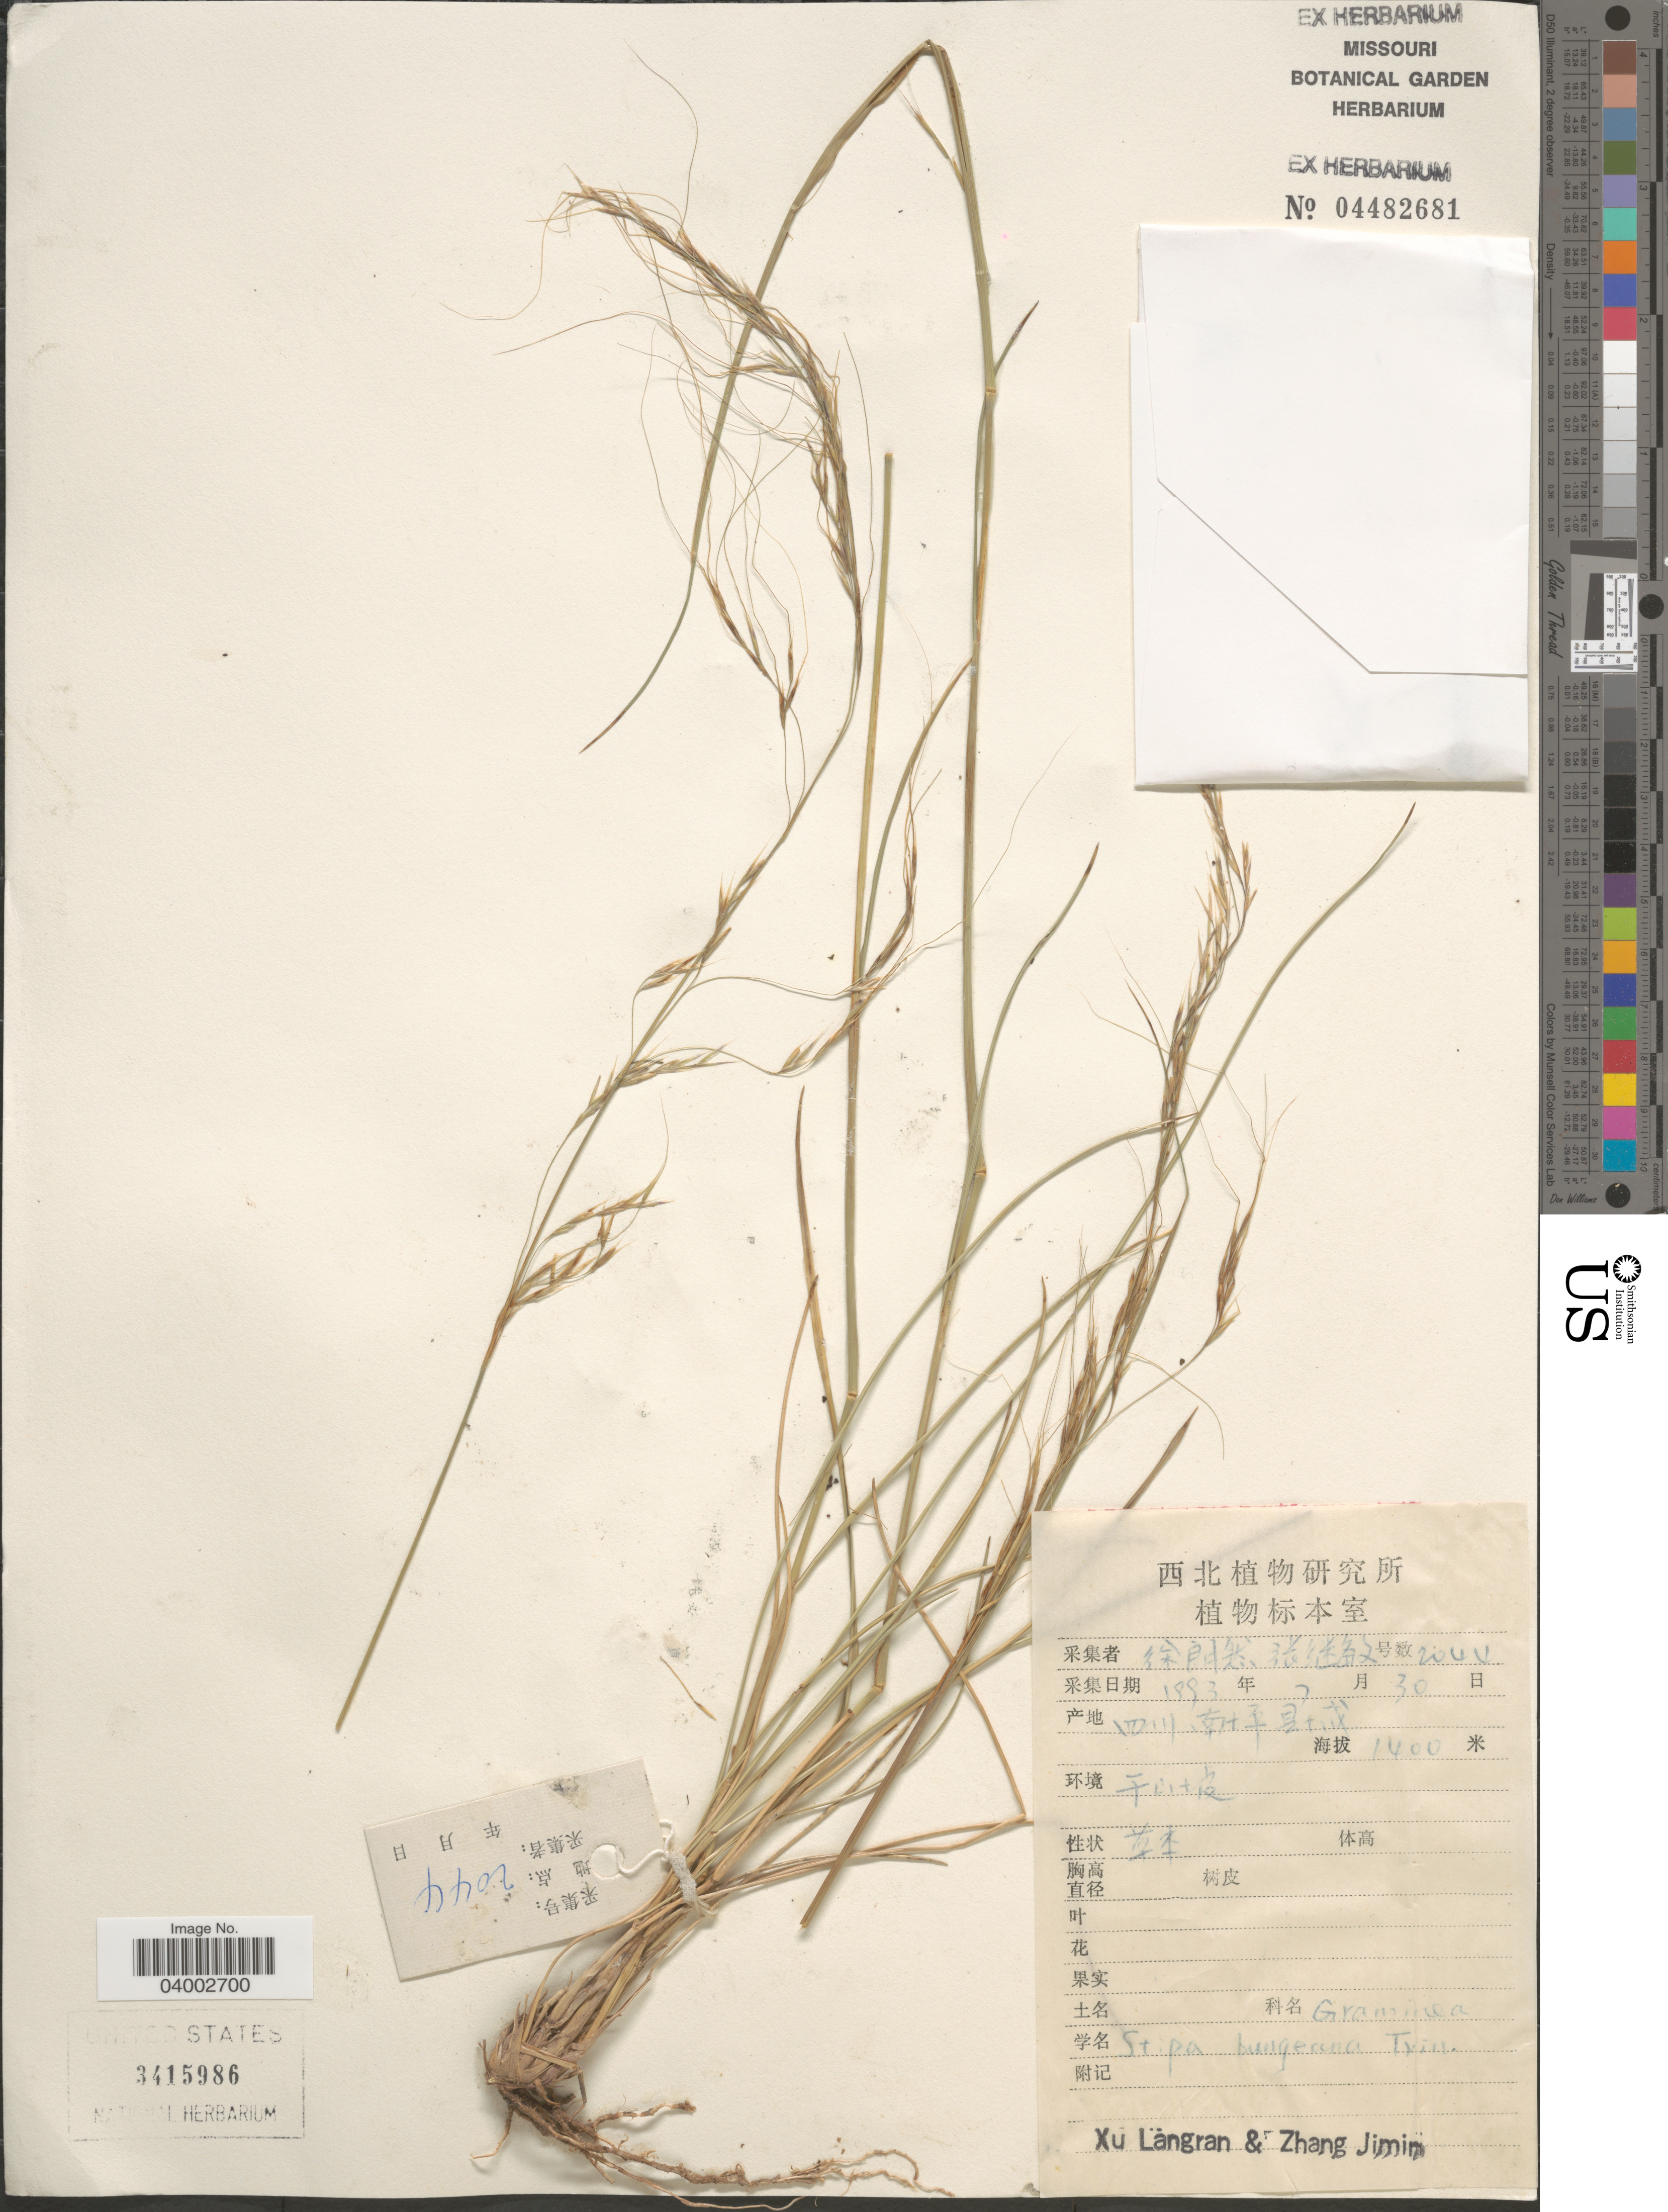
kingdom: Plantae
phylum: Tracheophyta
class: Liliopsida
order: Poales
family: Poaceae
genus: Stipa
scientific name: Stipa bungeana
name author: Trin.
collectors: L. Xu & J. Zhang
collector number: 2044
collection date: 1893-07-30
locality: X.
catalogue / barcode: US 3415986